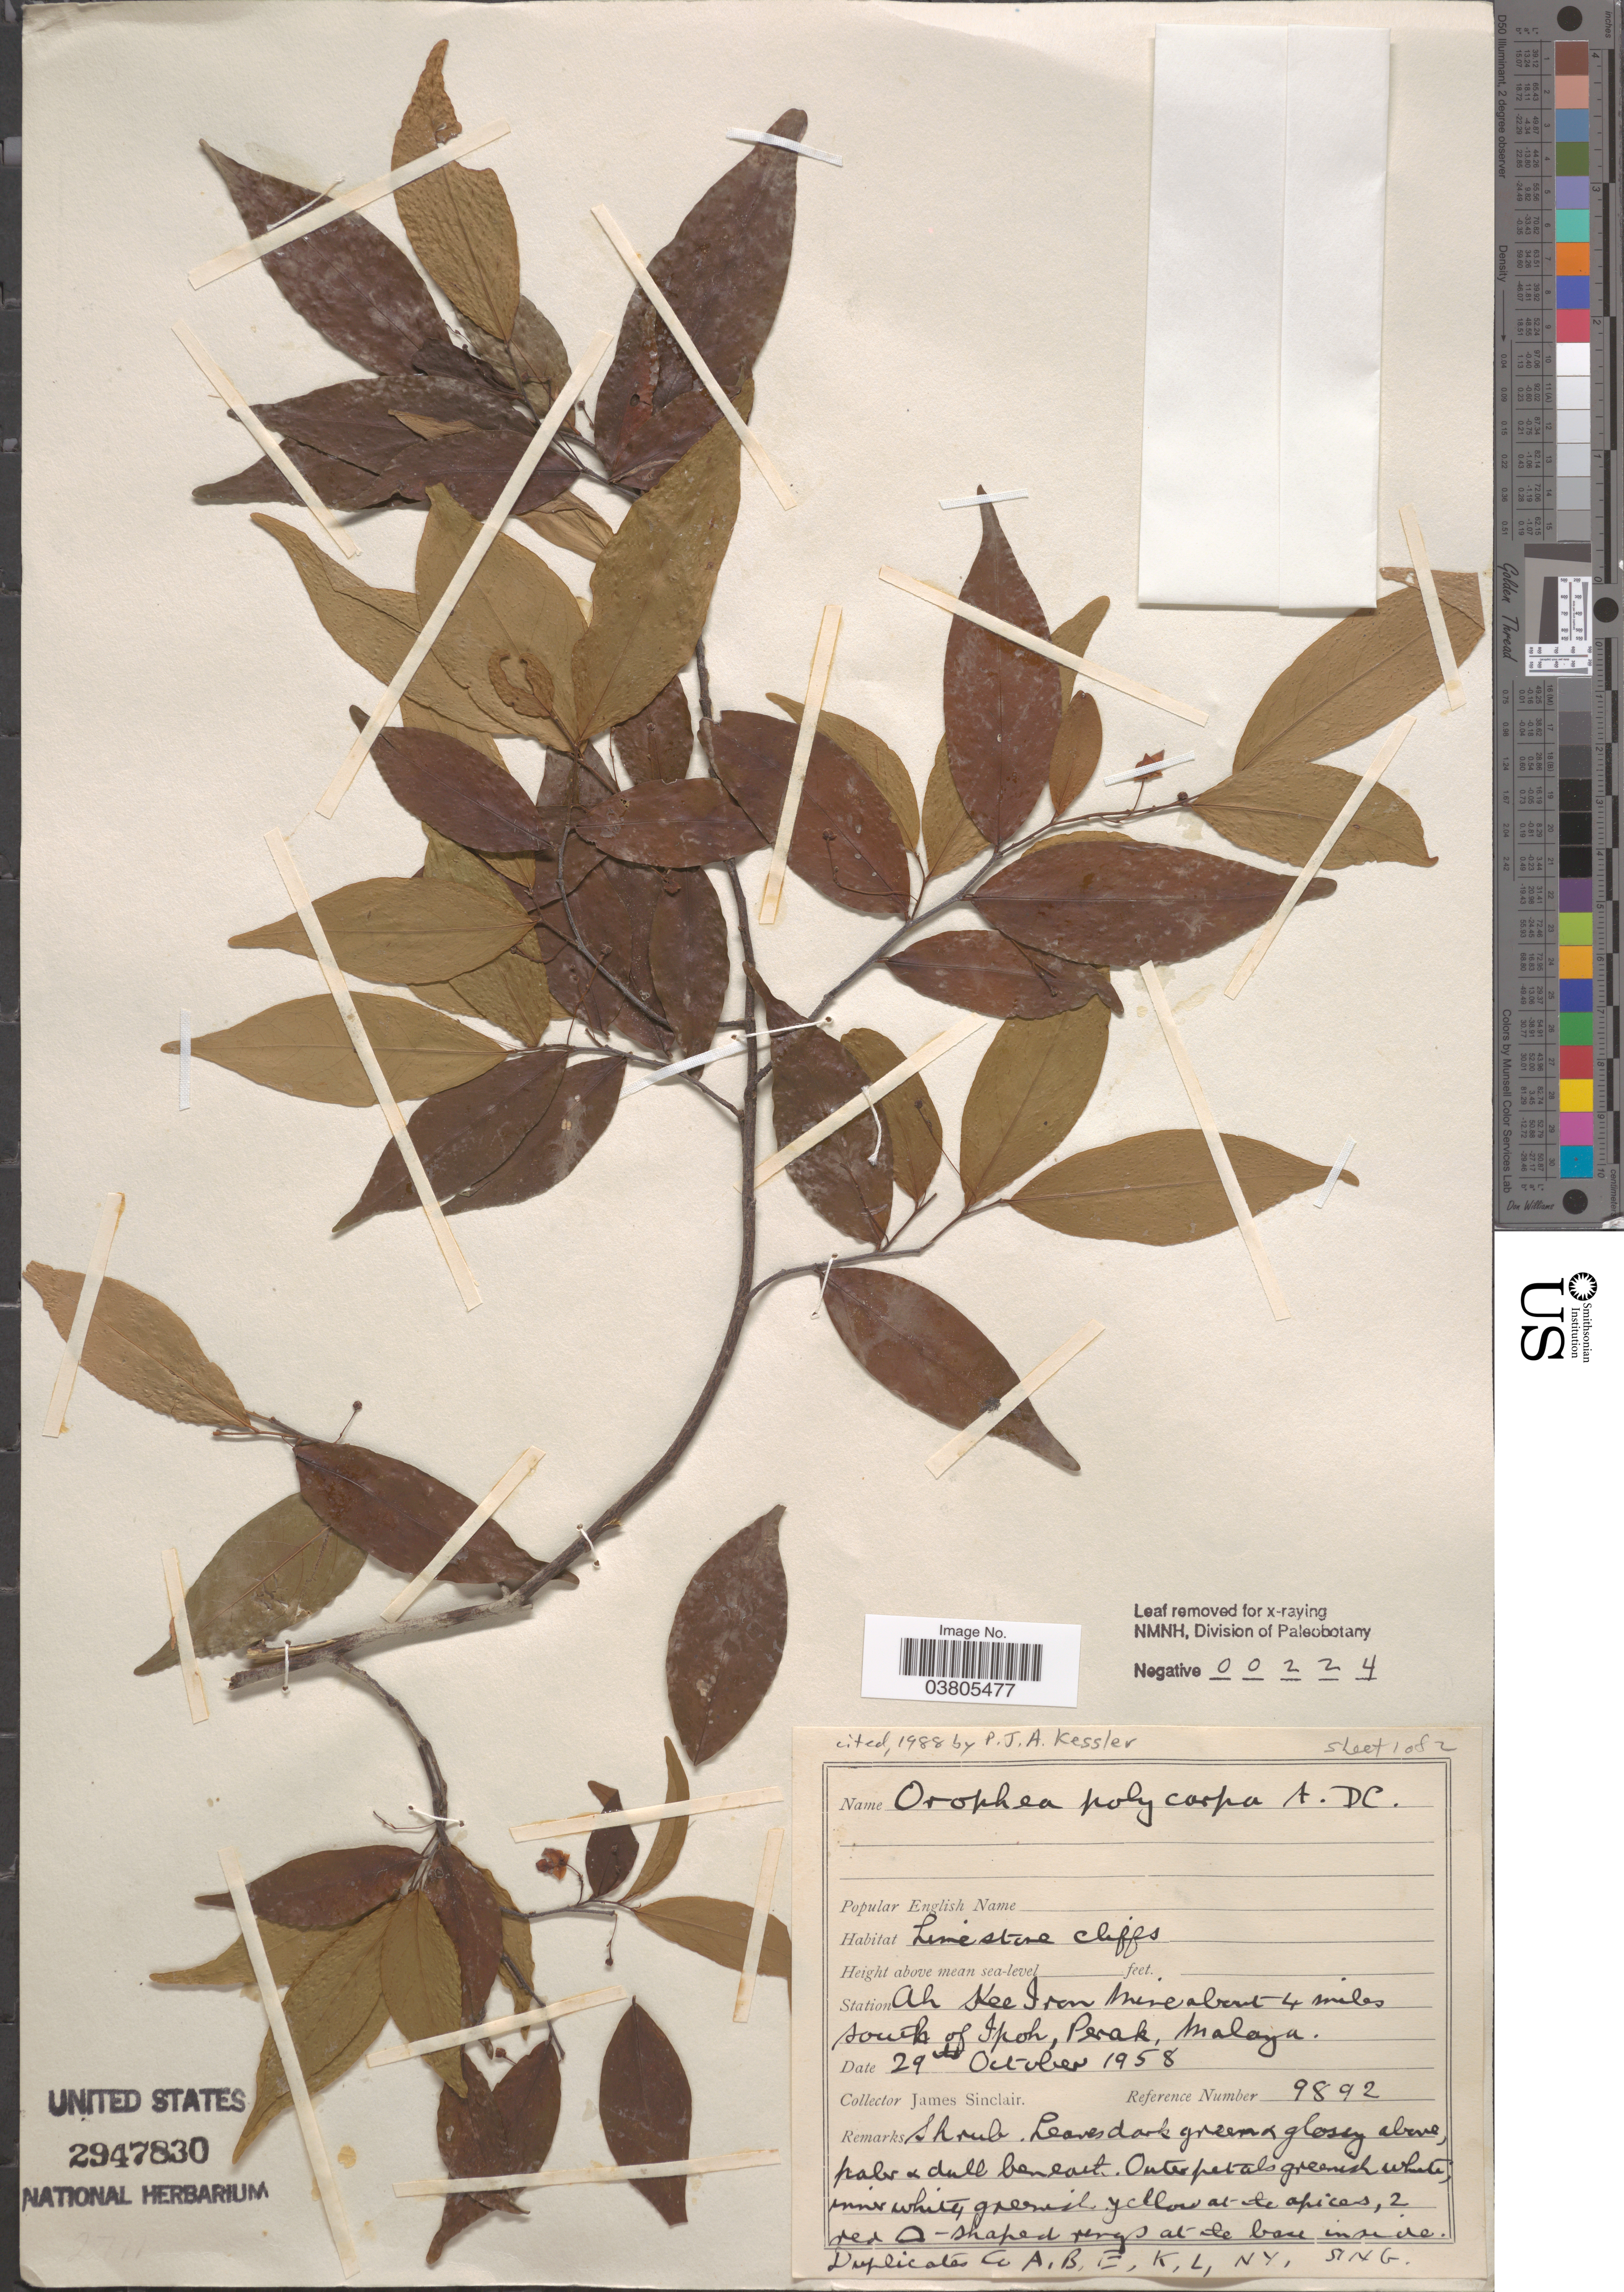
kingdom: Plantae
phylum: Tracheophyta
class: Magnoliopsida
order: Magnoliales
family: Annonaceae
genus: Orophea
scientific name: Orophea polycarpa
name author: A. DC.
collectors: J. Sinclair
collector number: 9892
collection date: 1958-10-29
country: Malaysia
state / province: Perak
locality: Station Ah Kee Iron Mine about 4 miles south of Ipoh, Malaya.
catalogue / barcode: US 2947830